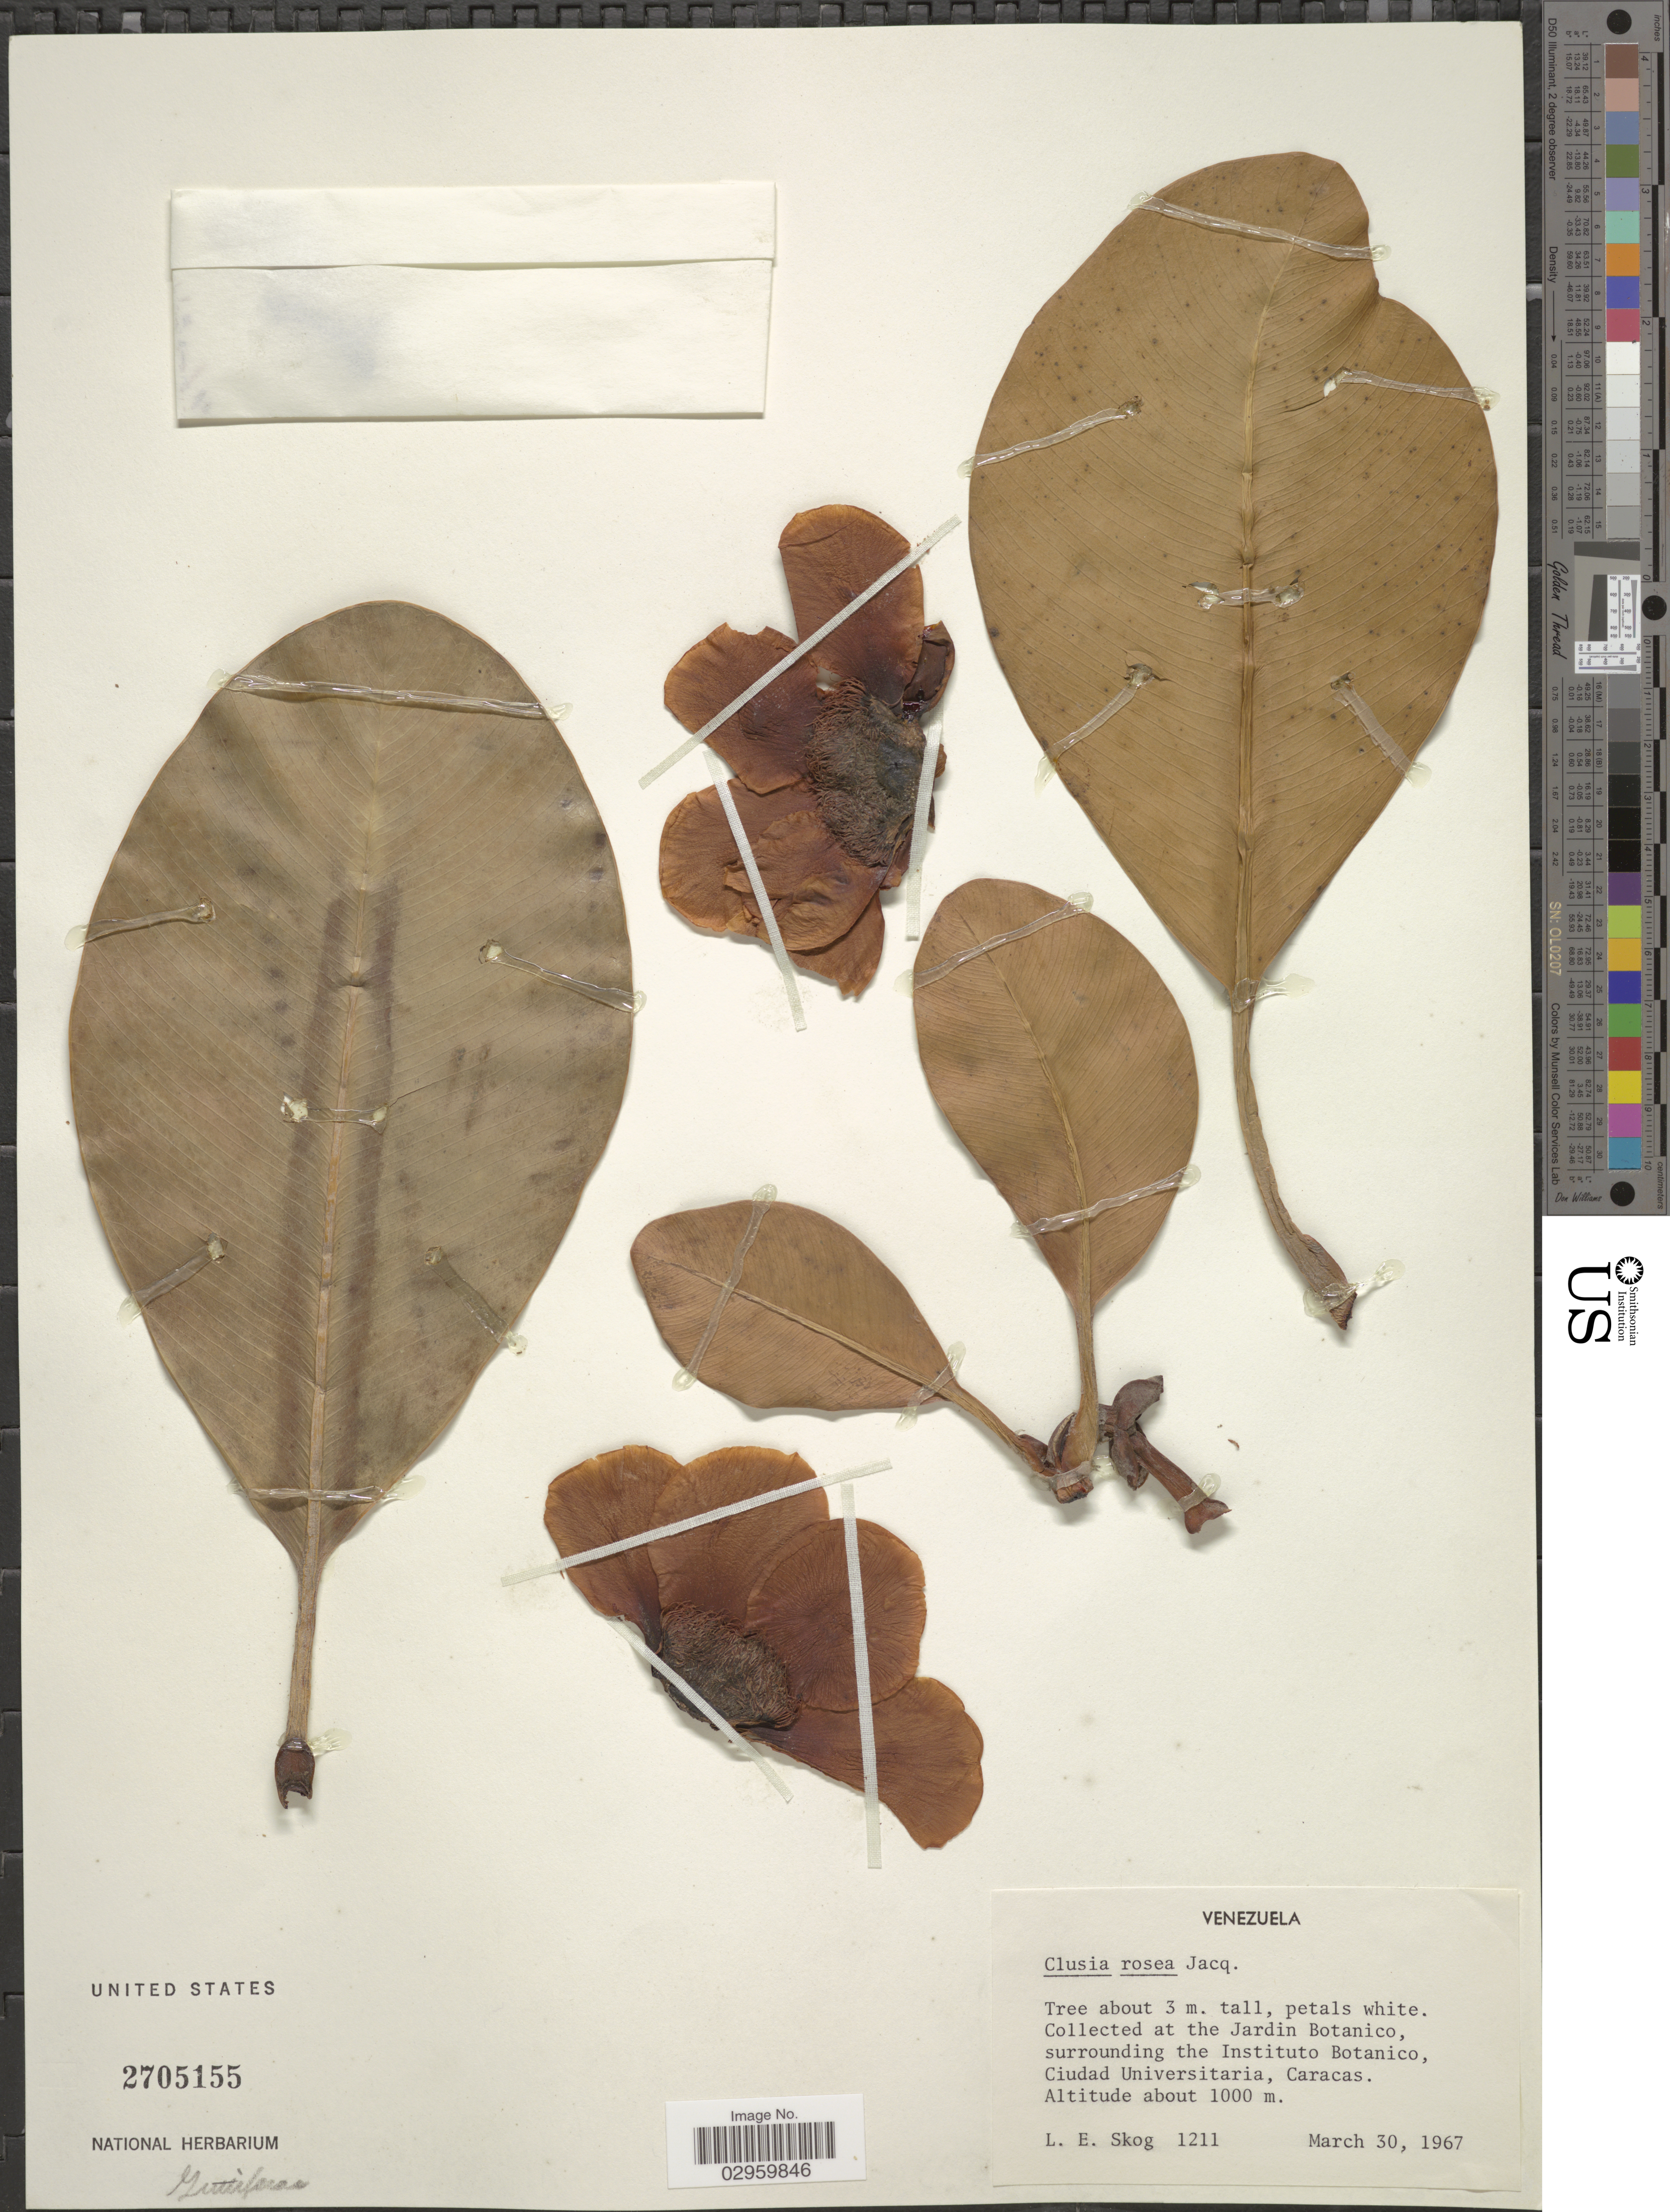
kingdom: Plantae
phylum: Tracheophyta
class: Magnoliopsida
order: Malpighiales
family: Clusiaceae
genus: Clusia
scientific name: Clusia sp.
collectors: L. E. Skog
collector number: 1211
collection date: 1967-03-30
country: Venezuela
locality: Jardin Botanico, surrounding the Instituto Botanico, Ciudad Universitaria, Caracas.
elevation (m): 1000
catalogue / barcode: US 2705155